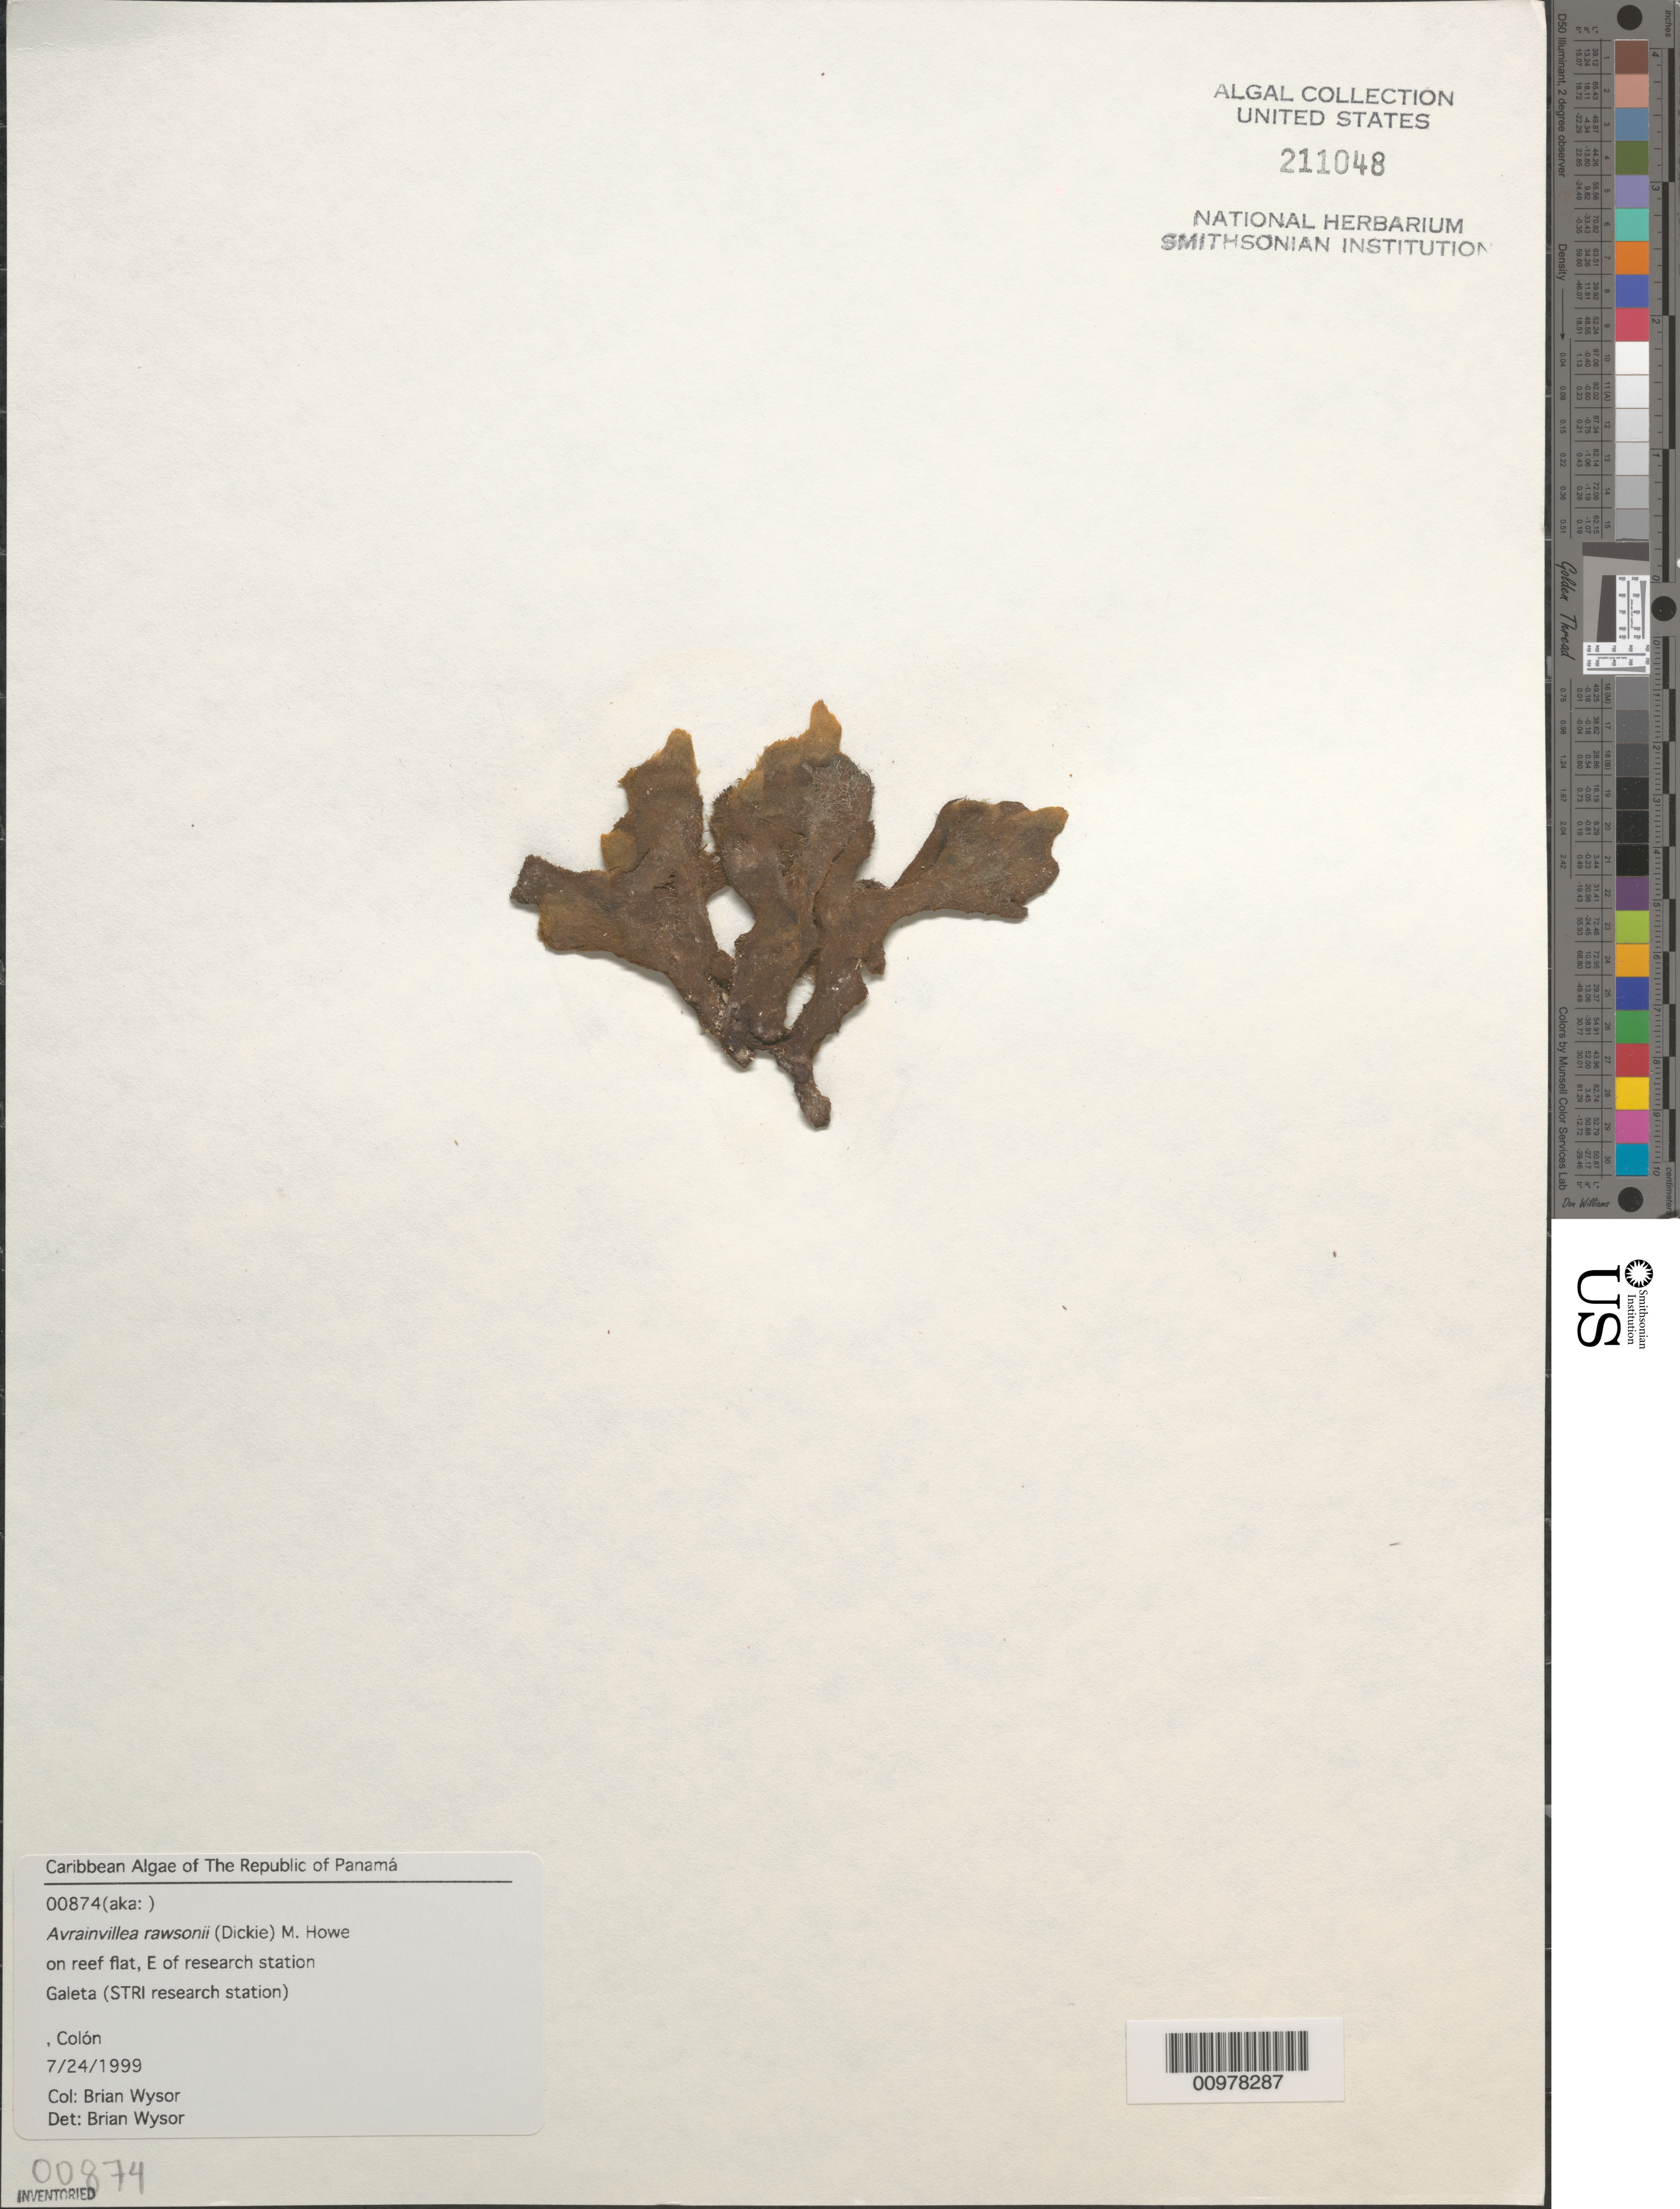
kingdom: Plantae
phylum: Chlorophyta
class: Ulvophyceae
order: Bryopsidales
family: Dichotomosiphonaceae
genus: Avrainvillea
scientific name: Avrainvillea rawsonii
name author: (Dickie) M. Howe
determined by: Wysor, B.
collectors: B. Wysor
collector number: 00874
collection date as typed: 24 Jul 1999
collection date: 1999-07-24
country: Panama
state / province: Colón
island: Galeta Island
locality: STRI (Smithsonian Tropical Research Institute), reef flat, east of research station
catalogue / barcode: US 211048